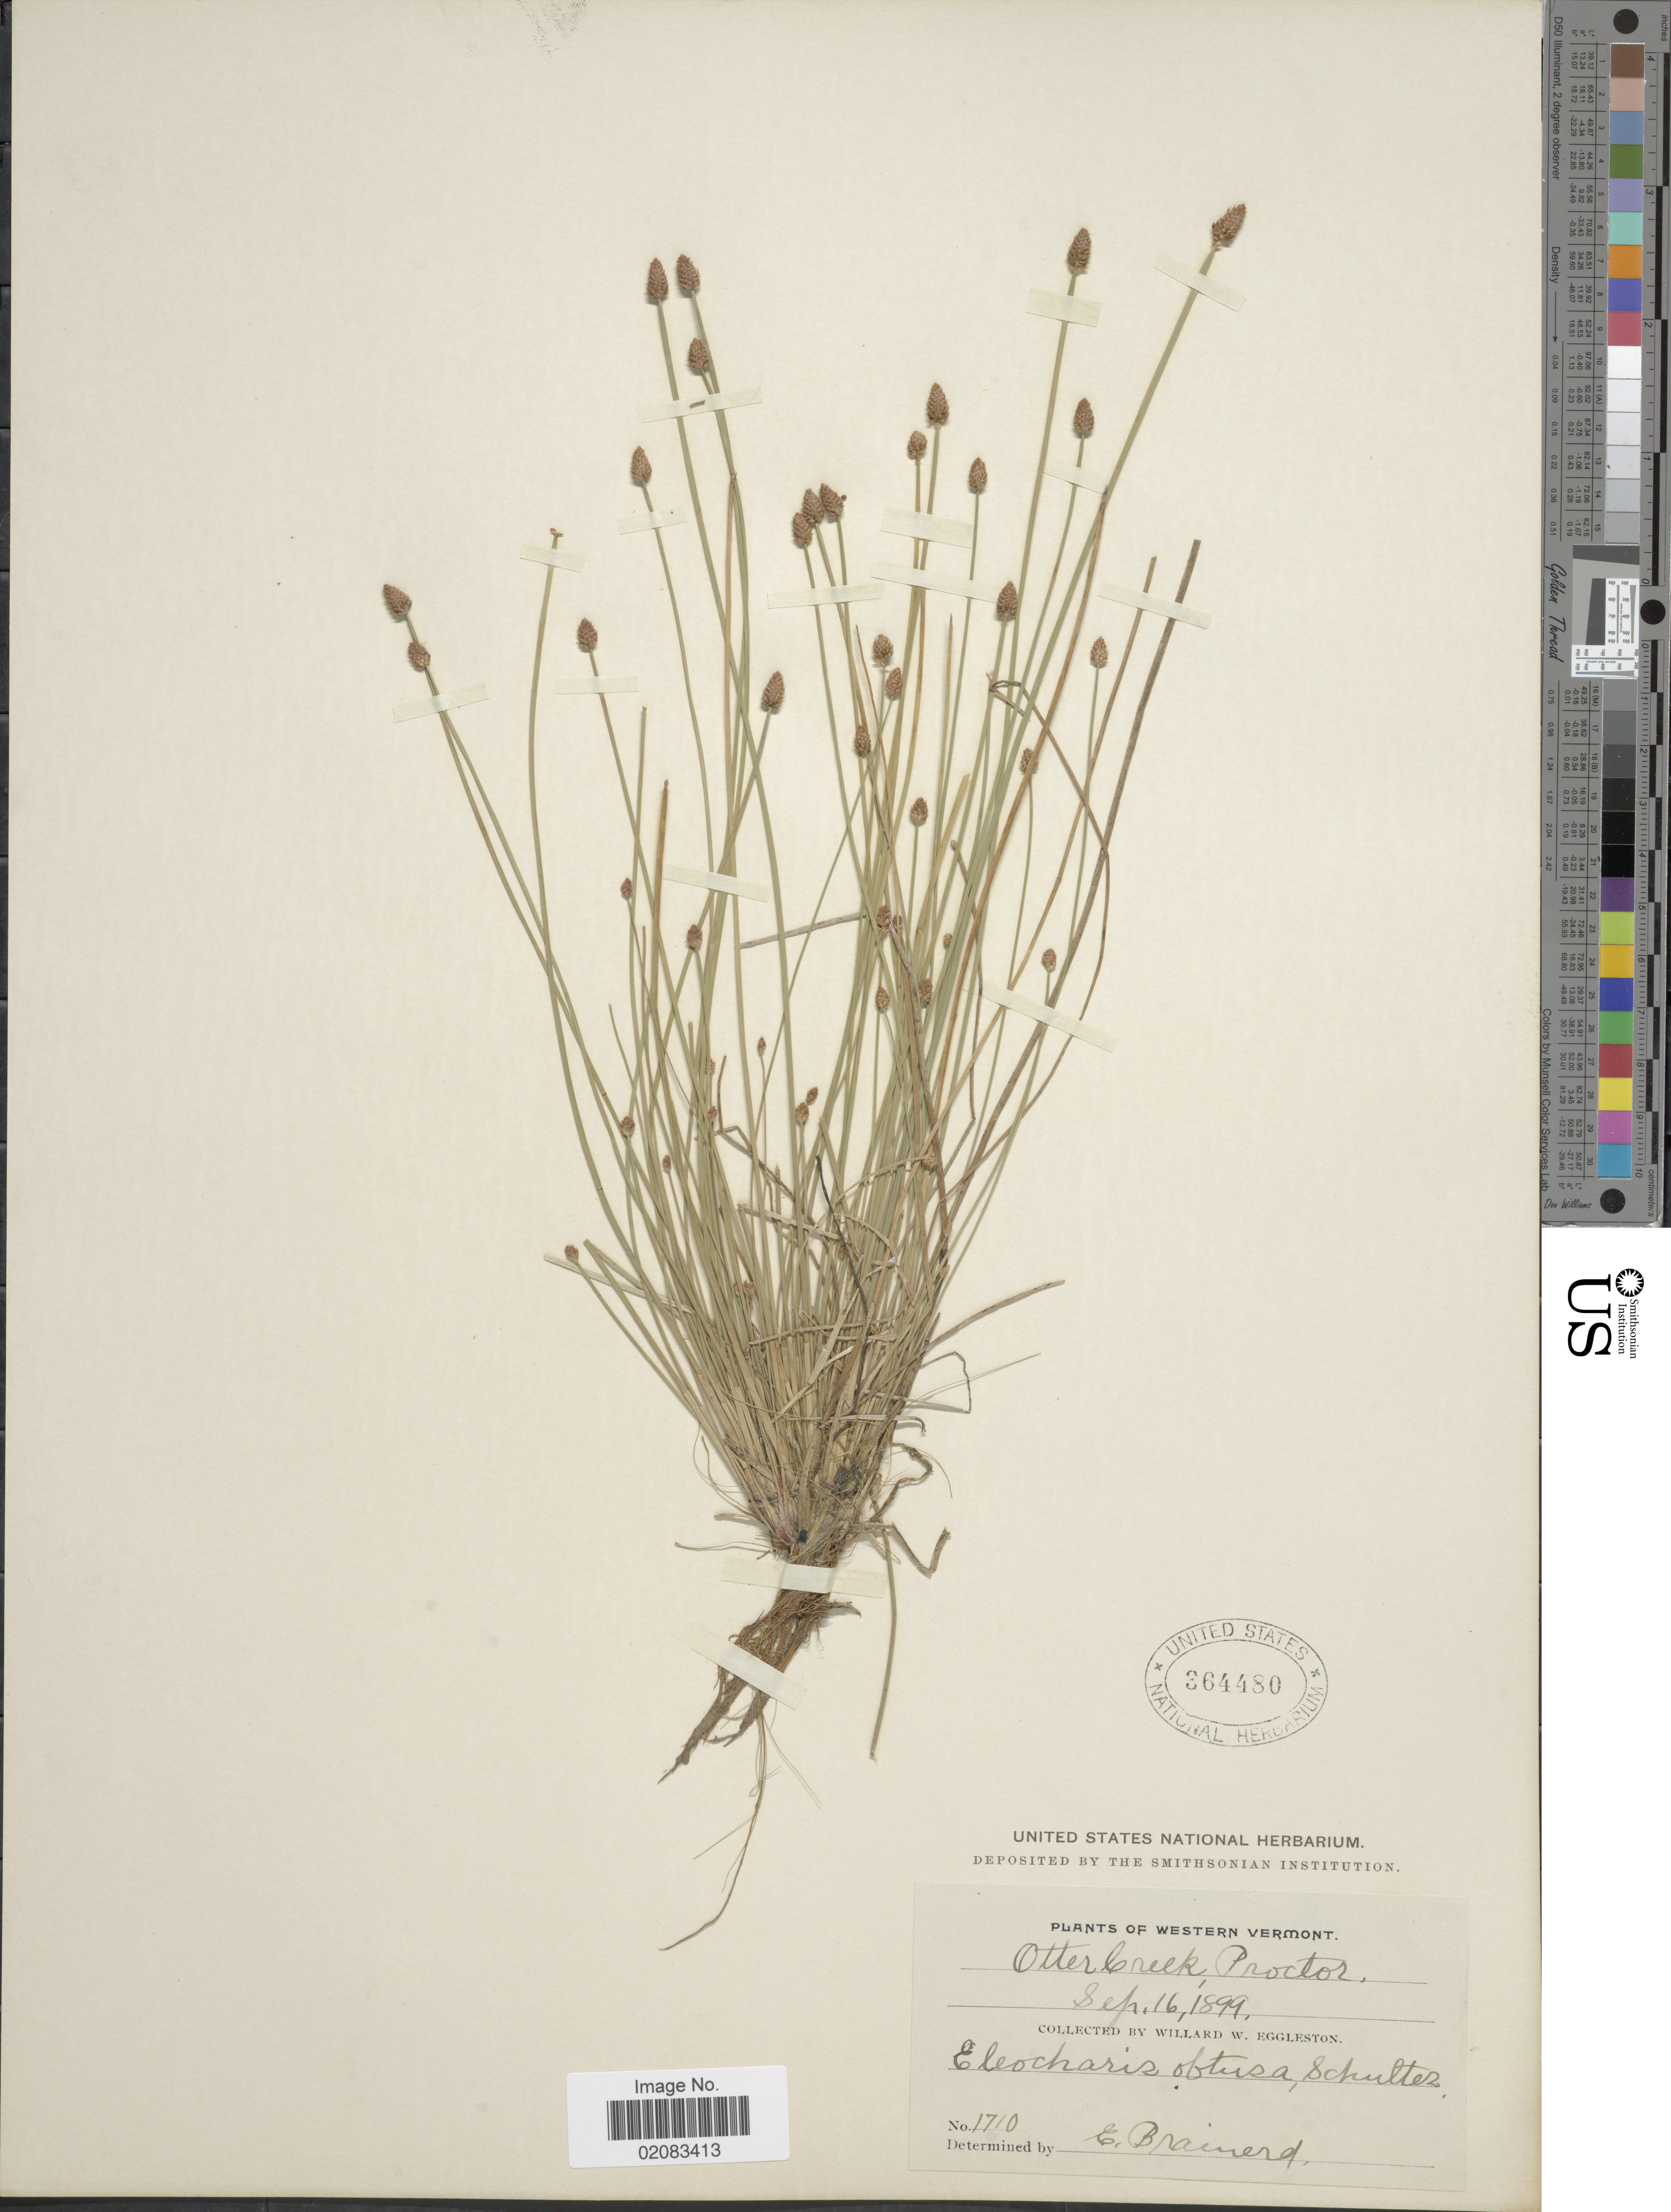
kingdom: Plantae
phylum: Tracheophyta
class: Liliopsida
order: Poales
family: Cyperaceae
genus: Eleocharis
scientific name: Eleocharis obtusa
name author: (Willd.) Schult.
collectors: W. W. Eggleston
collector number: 1710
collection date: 1899-09-16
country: United States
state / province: Vermont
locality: Western Vermont, Otter Creek, Proctor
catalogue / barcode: US 364480